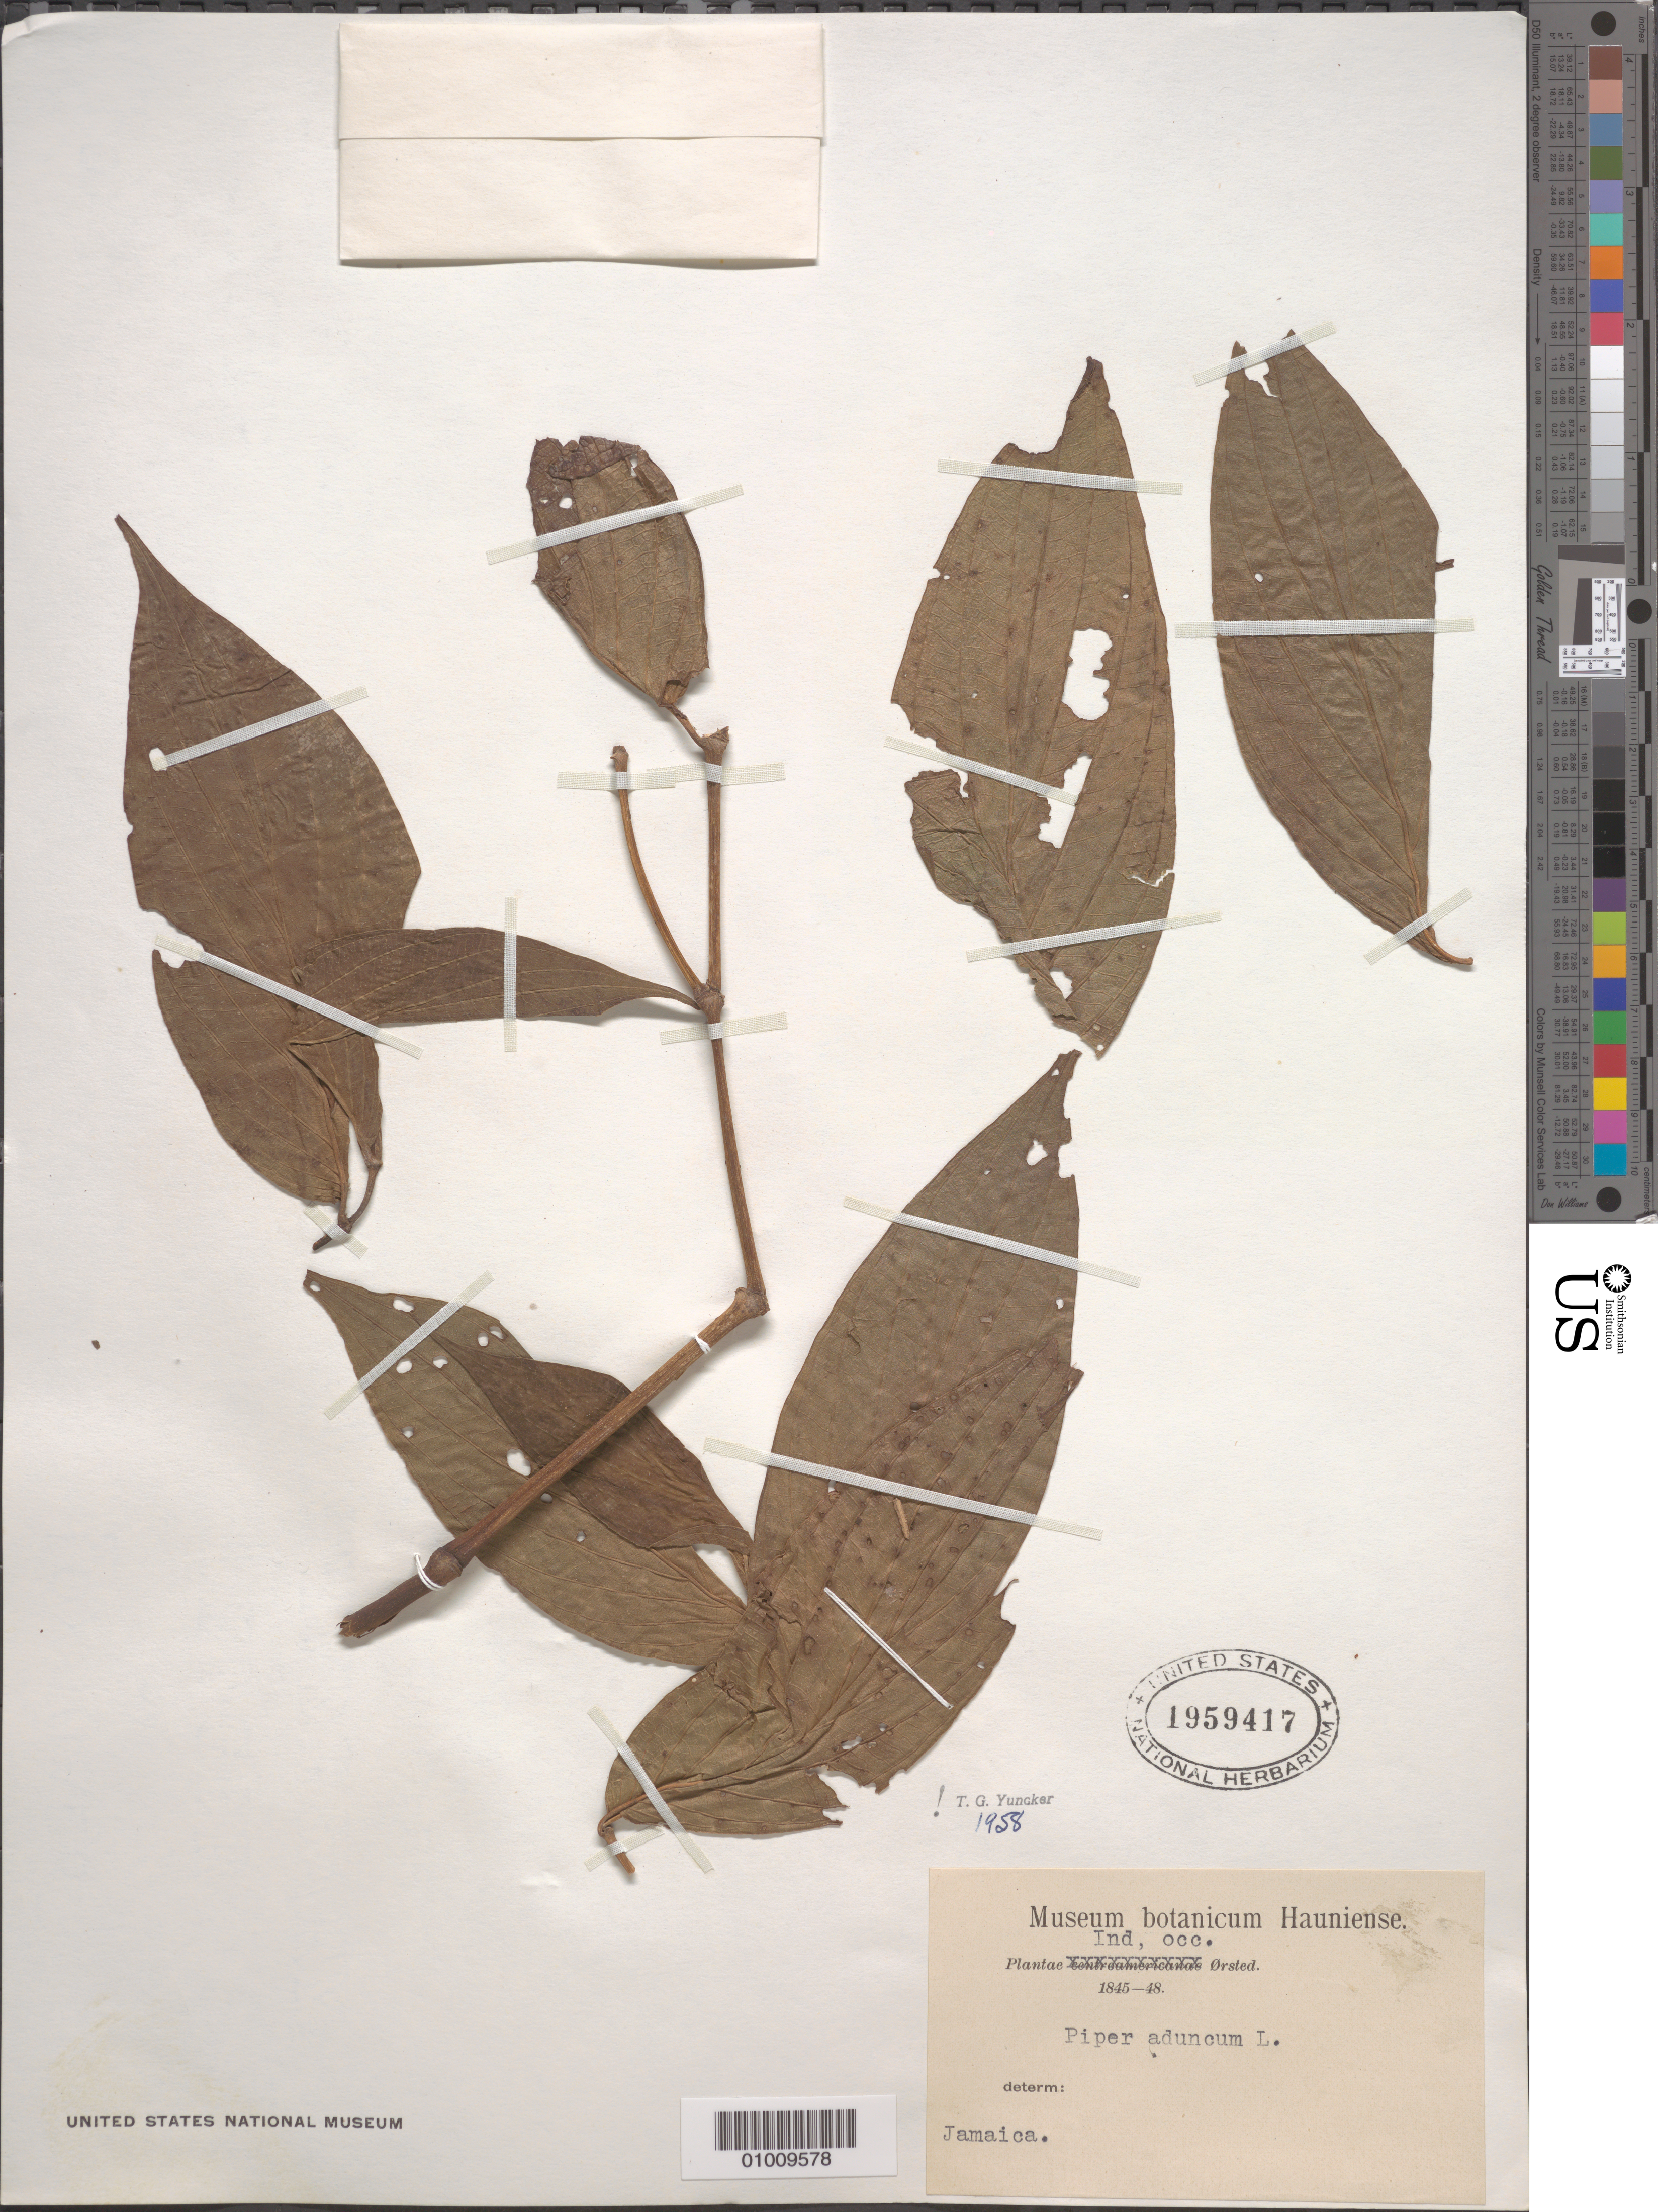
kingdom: Plantae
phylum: Tracheophyta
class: Magnoliopsida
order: Piperales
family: Piperaceae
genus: Piper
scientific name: Piper aduncum var. aduncum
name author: L.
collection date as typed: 1845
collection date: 1845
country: Jamaica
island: Jamaica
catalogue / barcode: US 1959417